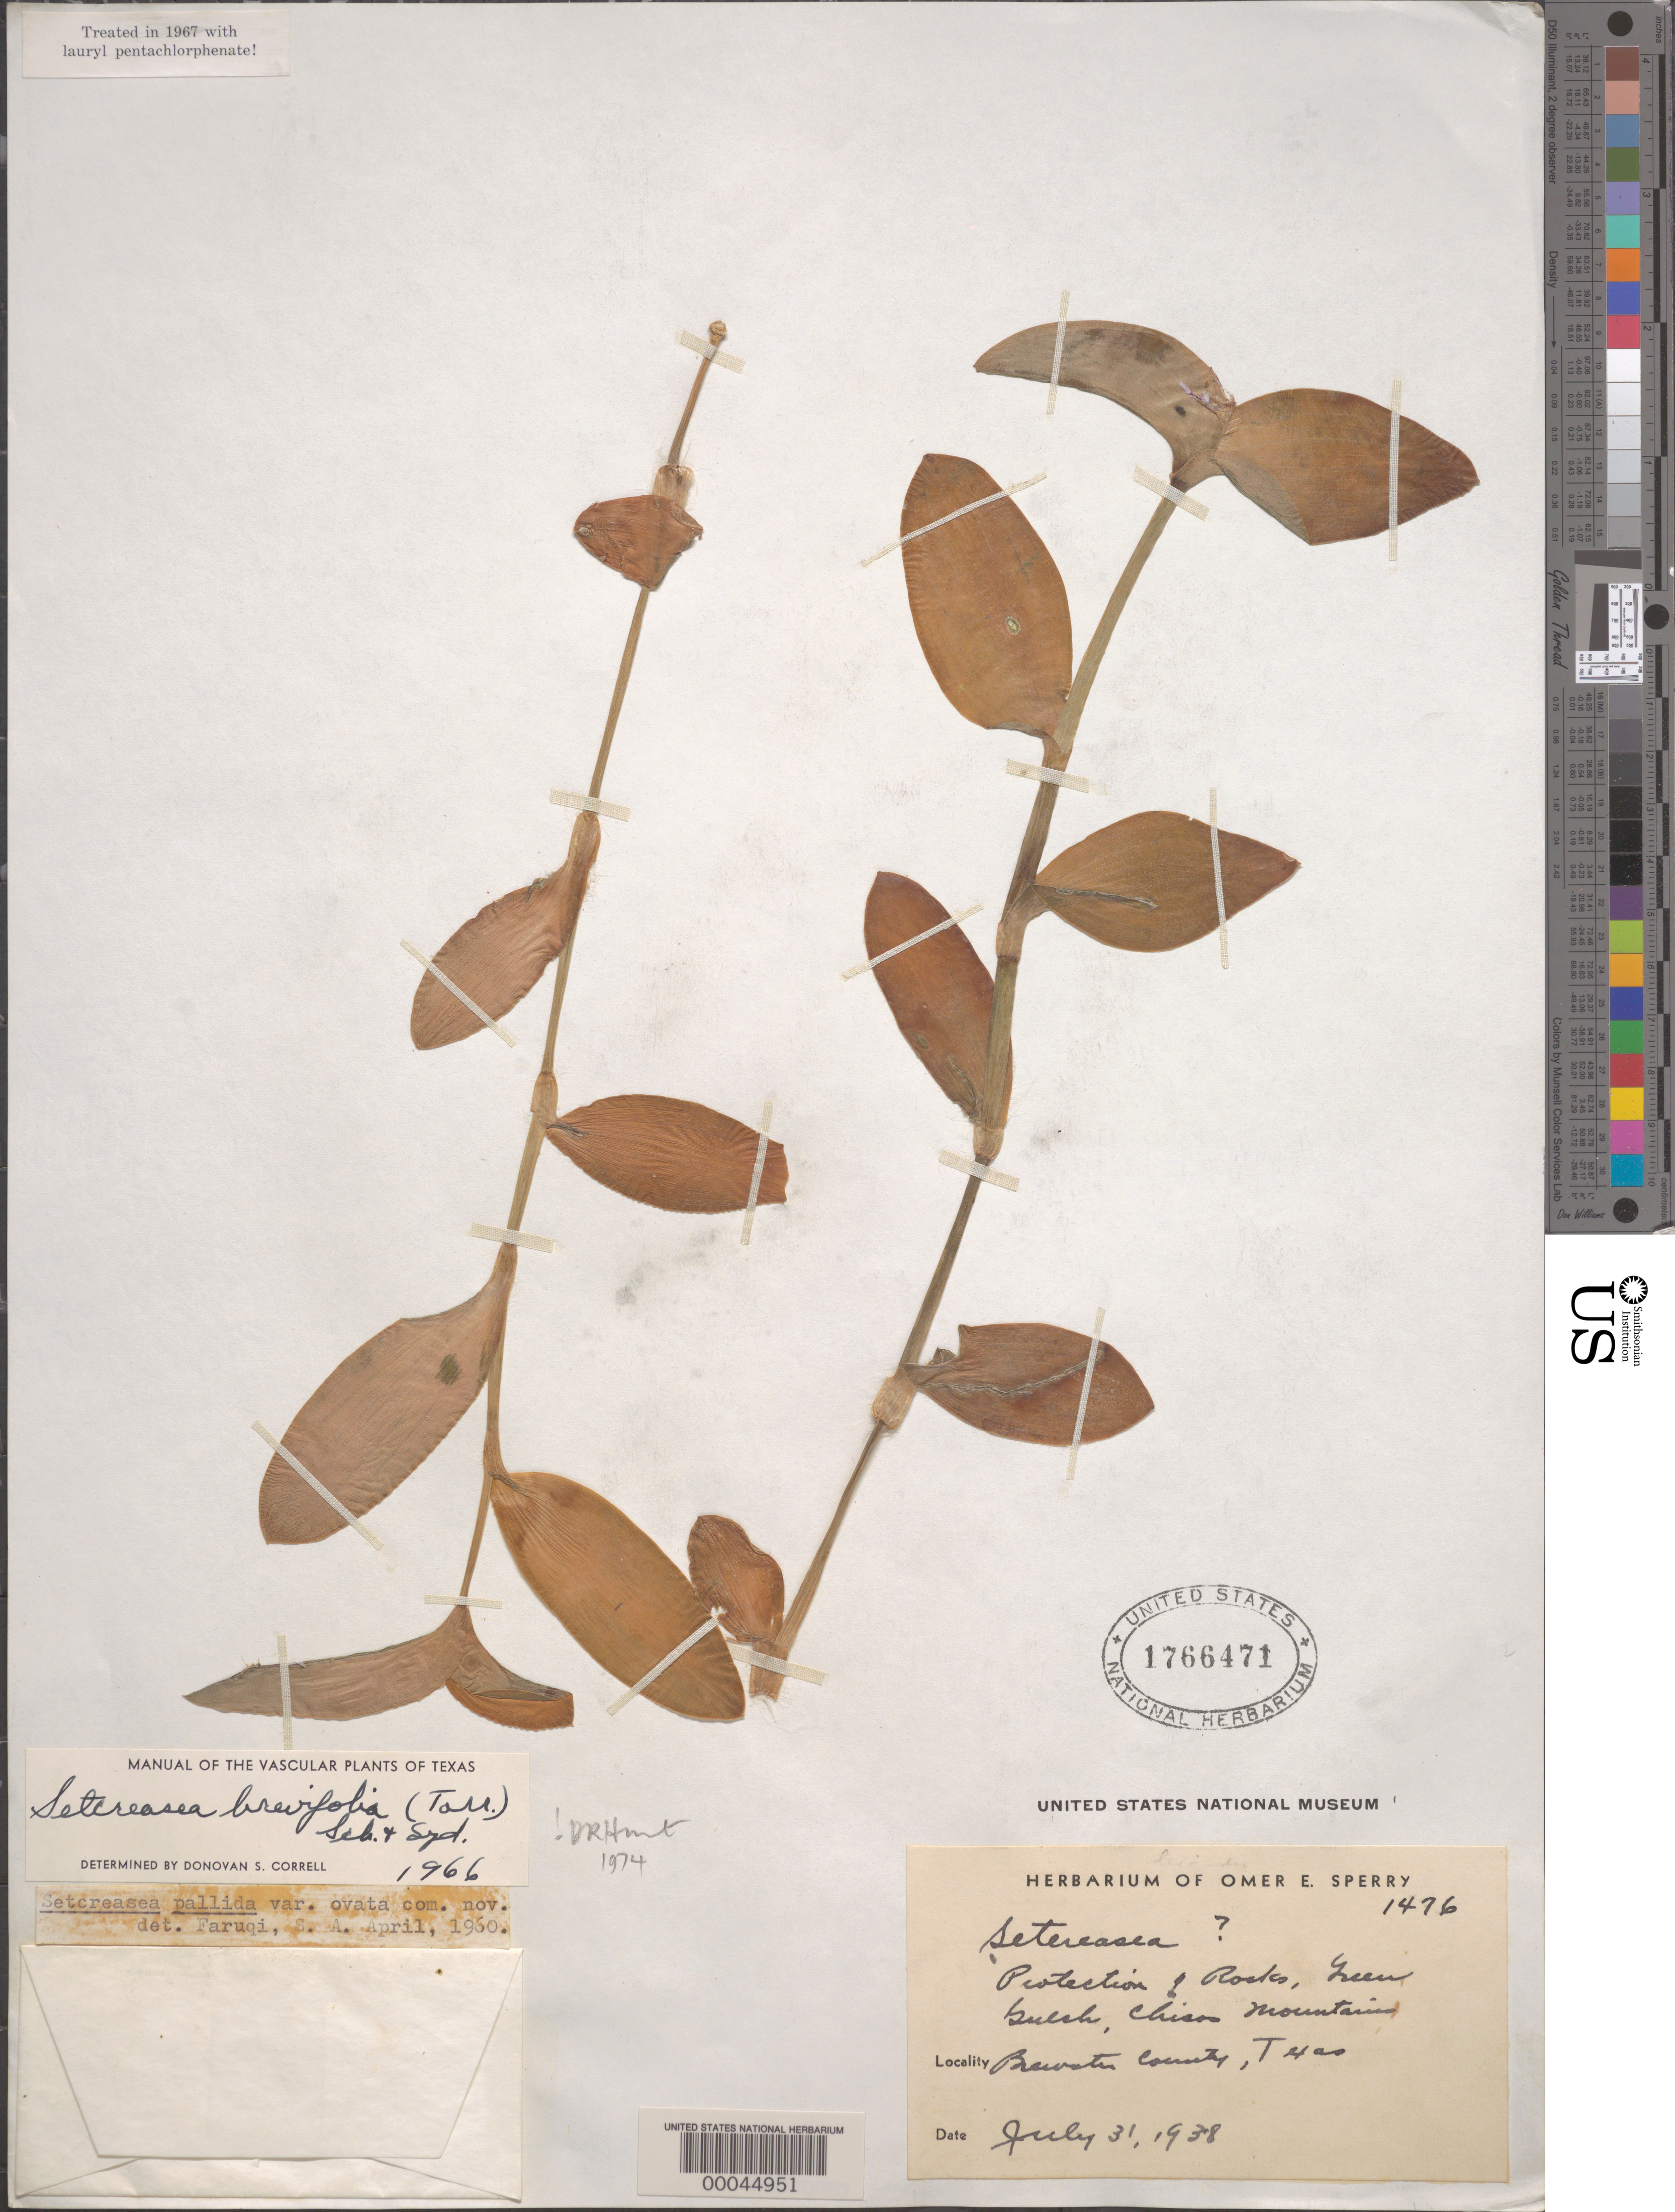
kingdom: Plantae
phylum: Tracheophyta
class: Liliopsida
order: Commelinales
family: Commelinaceae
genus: Tradescantia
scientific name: Tradescantia brevifolia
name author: (Torr.) Rose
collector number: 1476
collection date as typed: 31 Jul 1938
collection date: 1938-07-31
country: United States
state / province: Texas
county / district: Brewster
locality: Chisos mts.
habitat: Protected rocky area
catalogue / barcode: US 1766471